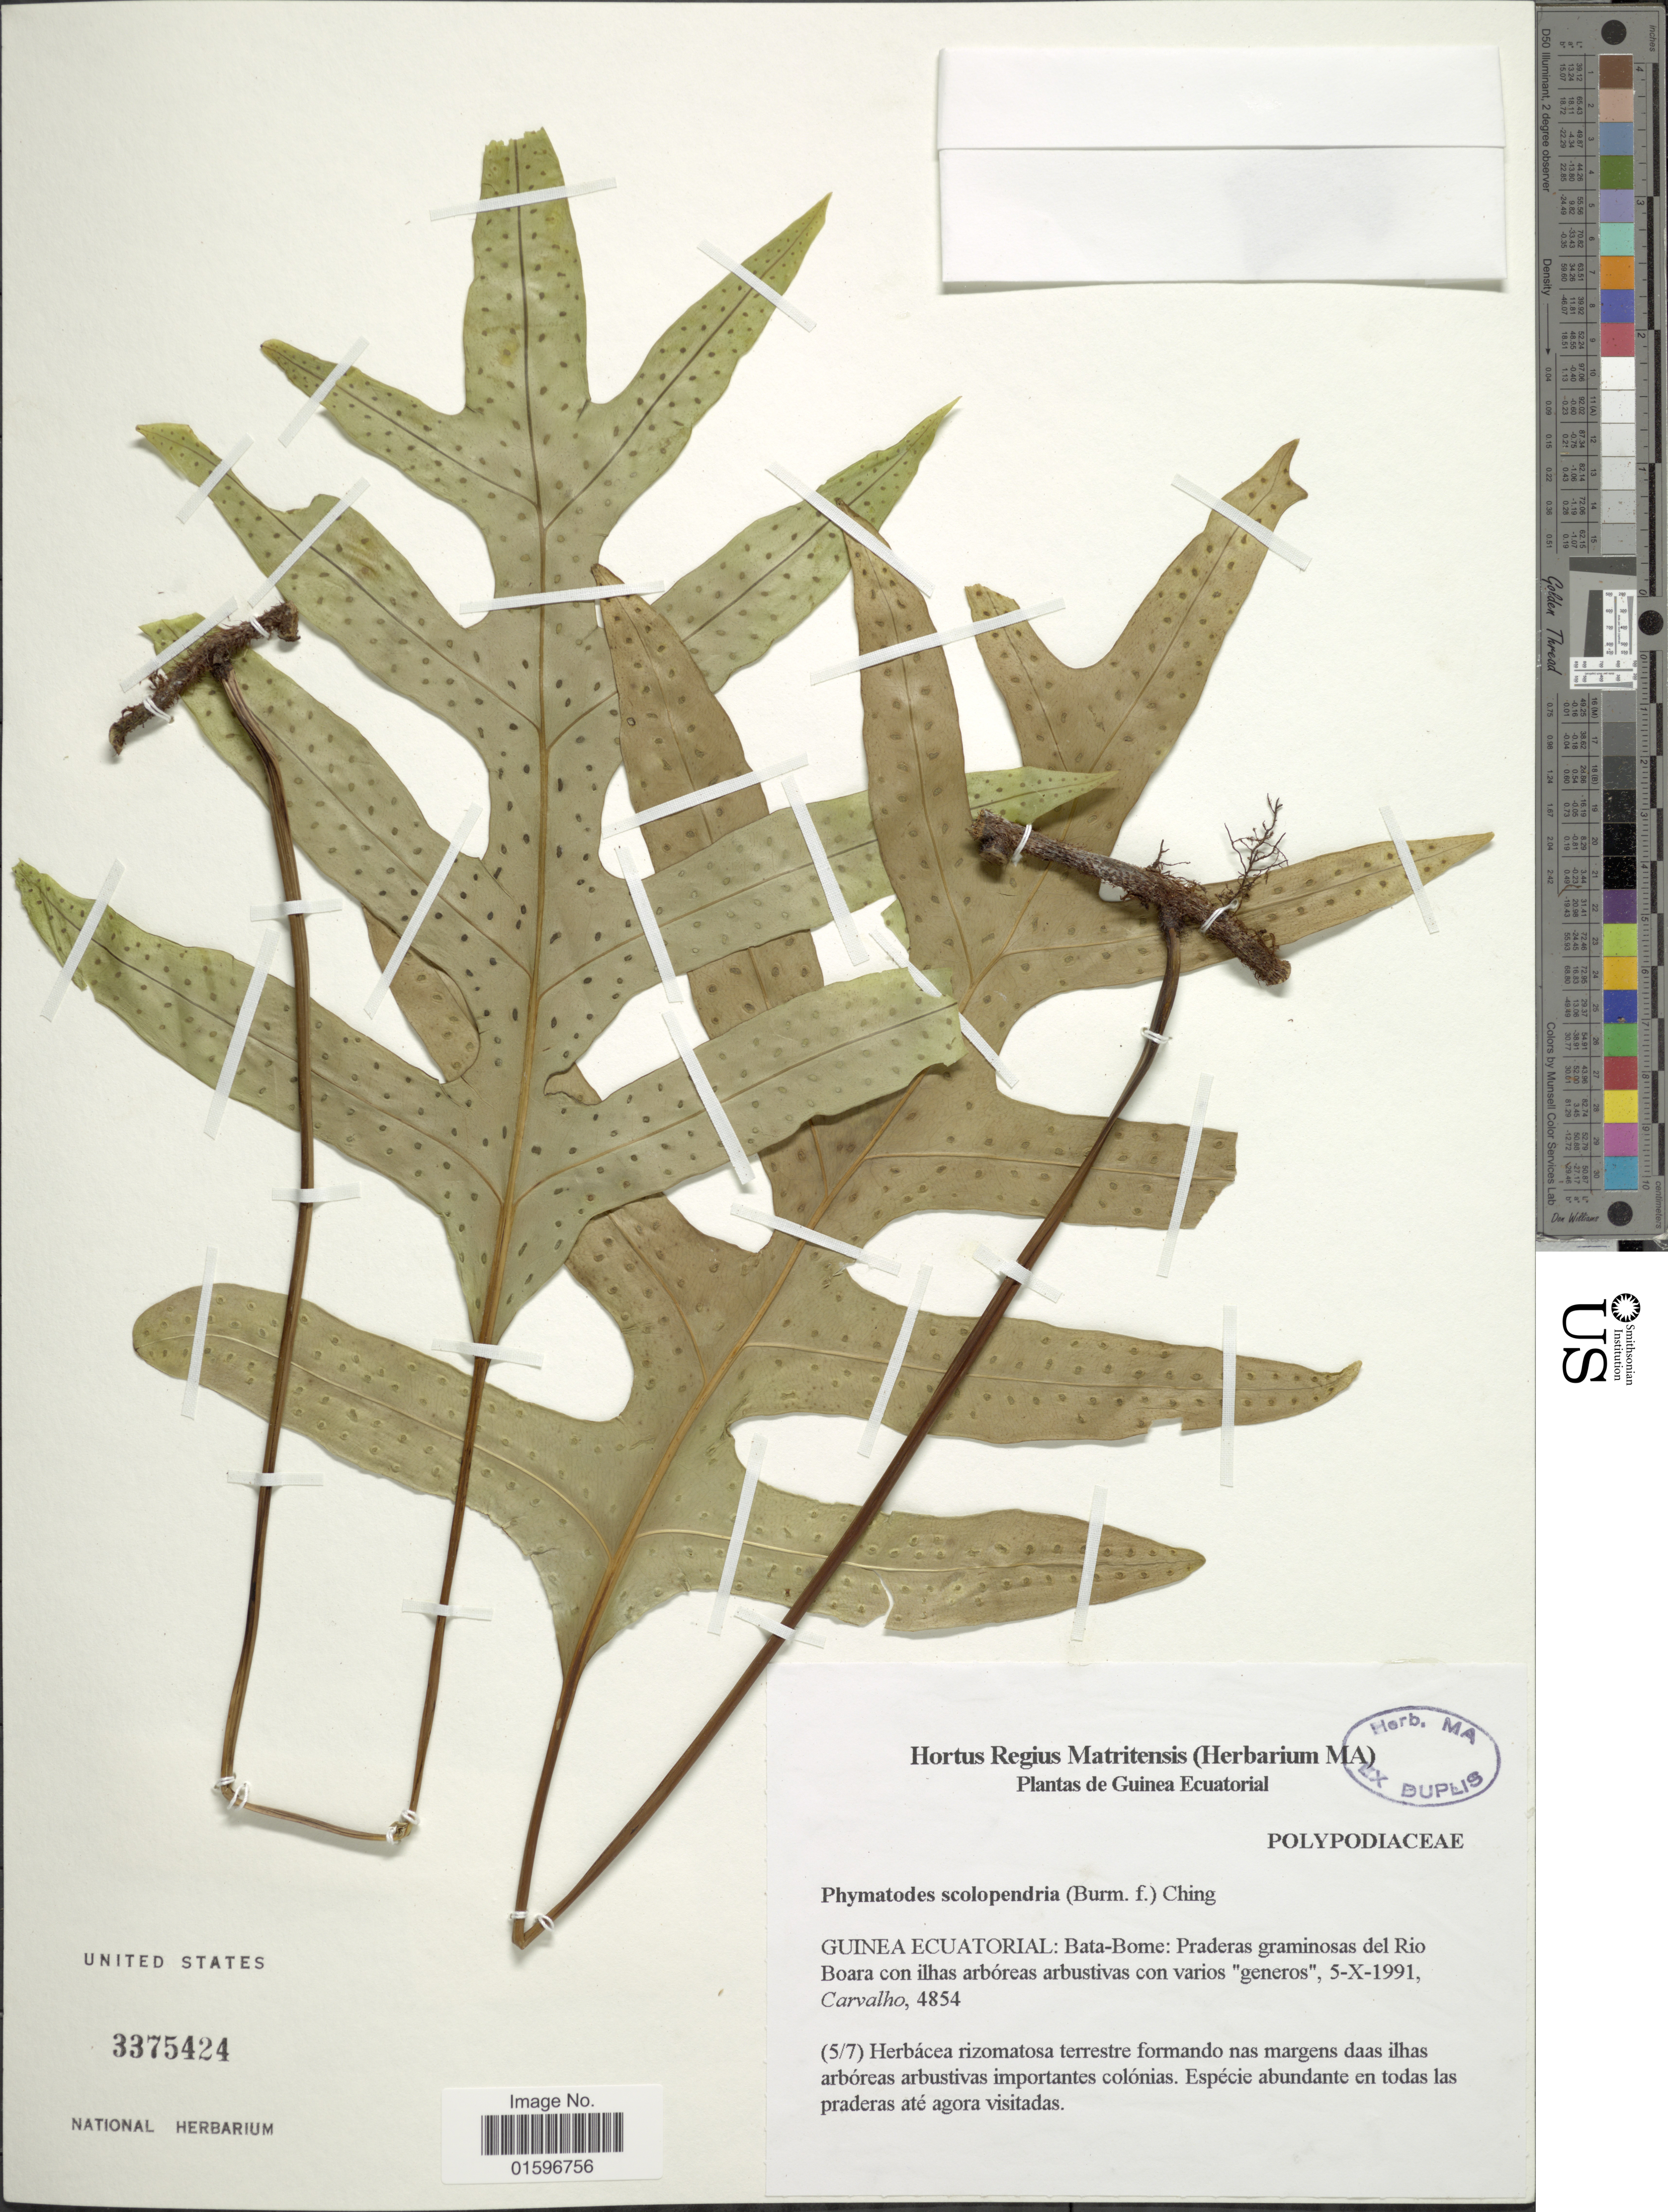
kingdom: Plantae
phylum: Tracheophyta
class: Polypodiopsida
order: Polypodiales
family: Polypodiaceae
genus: Polypodium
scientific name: Polypodium scolopendria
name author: Burm. f.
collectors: Carvalho, --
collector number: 4854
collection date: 1991-10-05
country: Equatorial Guinea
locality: Guinea Ecuatorial: Bata-Bome: Praderas graminosas del Rio Boara con ilhas arboreas arbustivas con varios "generos"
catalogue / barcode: US 3375424